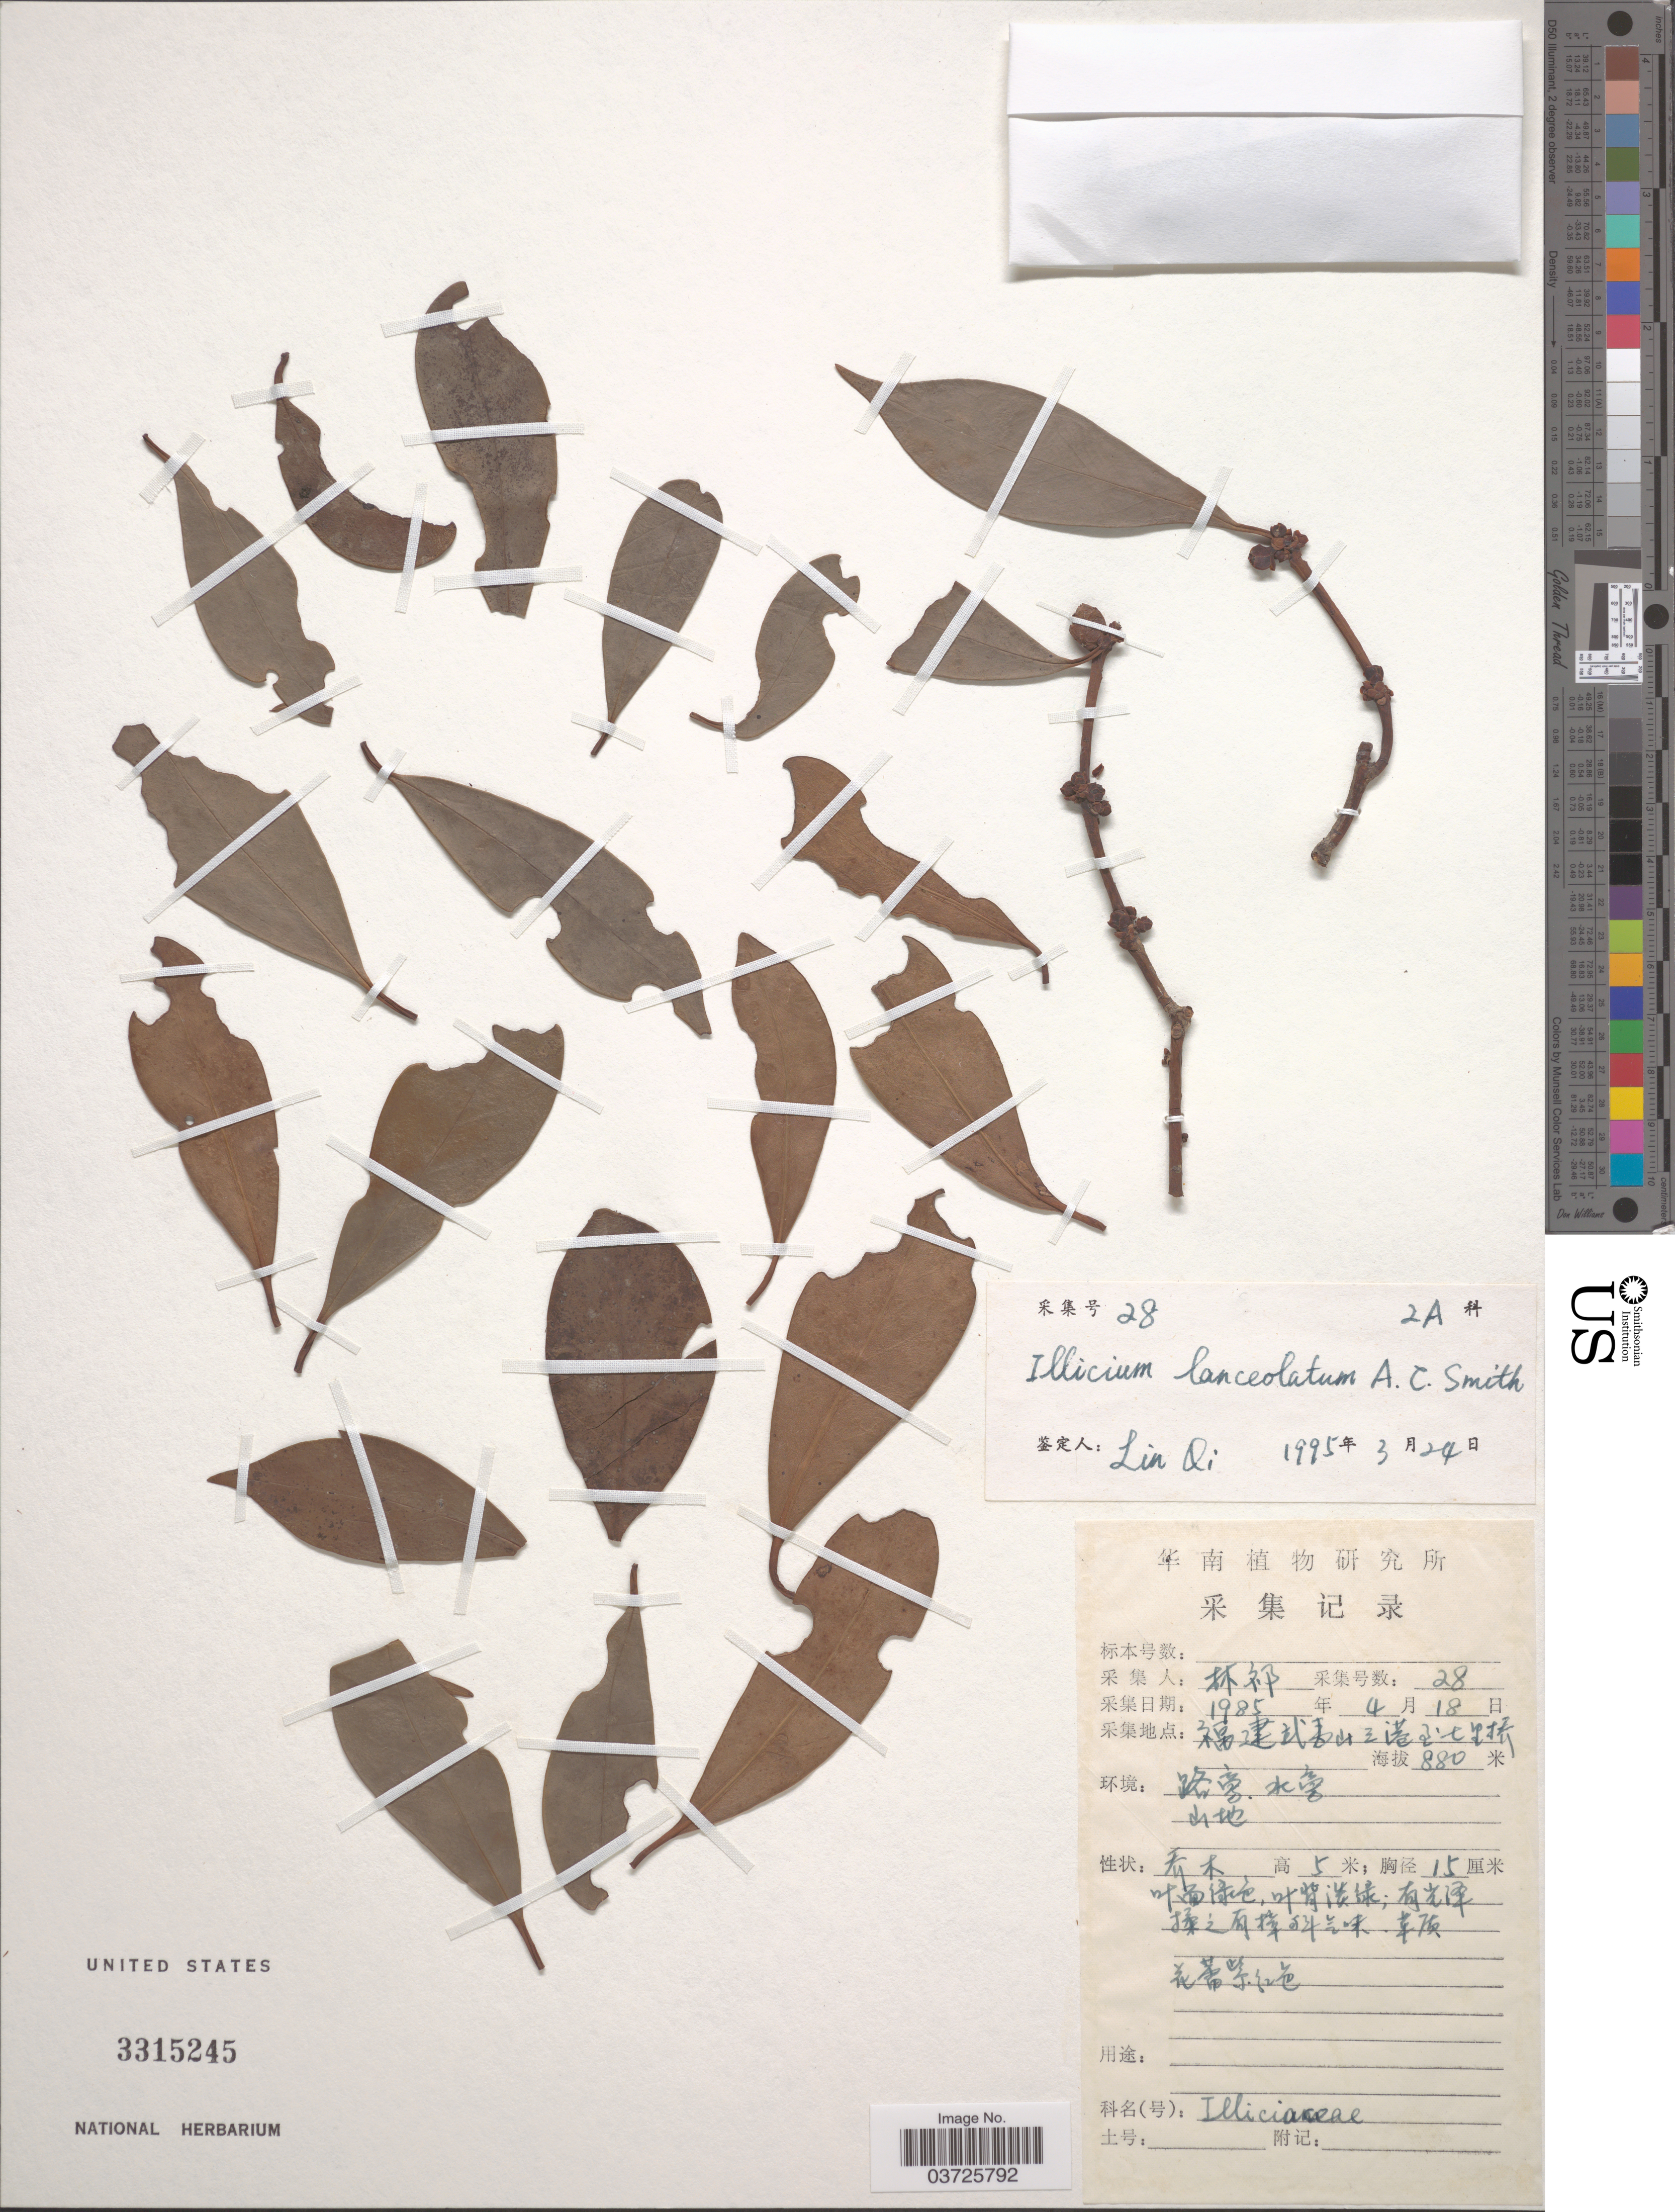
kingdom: Plantae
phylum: Tracheophyta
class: Magnoliopsida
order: Austrobaileyales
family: Schisandraceae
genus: Illicium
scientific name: Illicium lanceolatum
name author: A.C. Sm.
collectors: X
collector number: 28?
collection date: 1985-04-18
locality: X.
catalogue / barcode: US 3315245